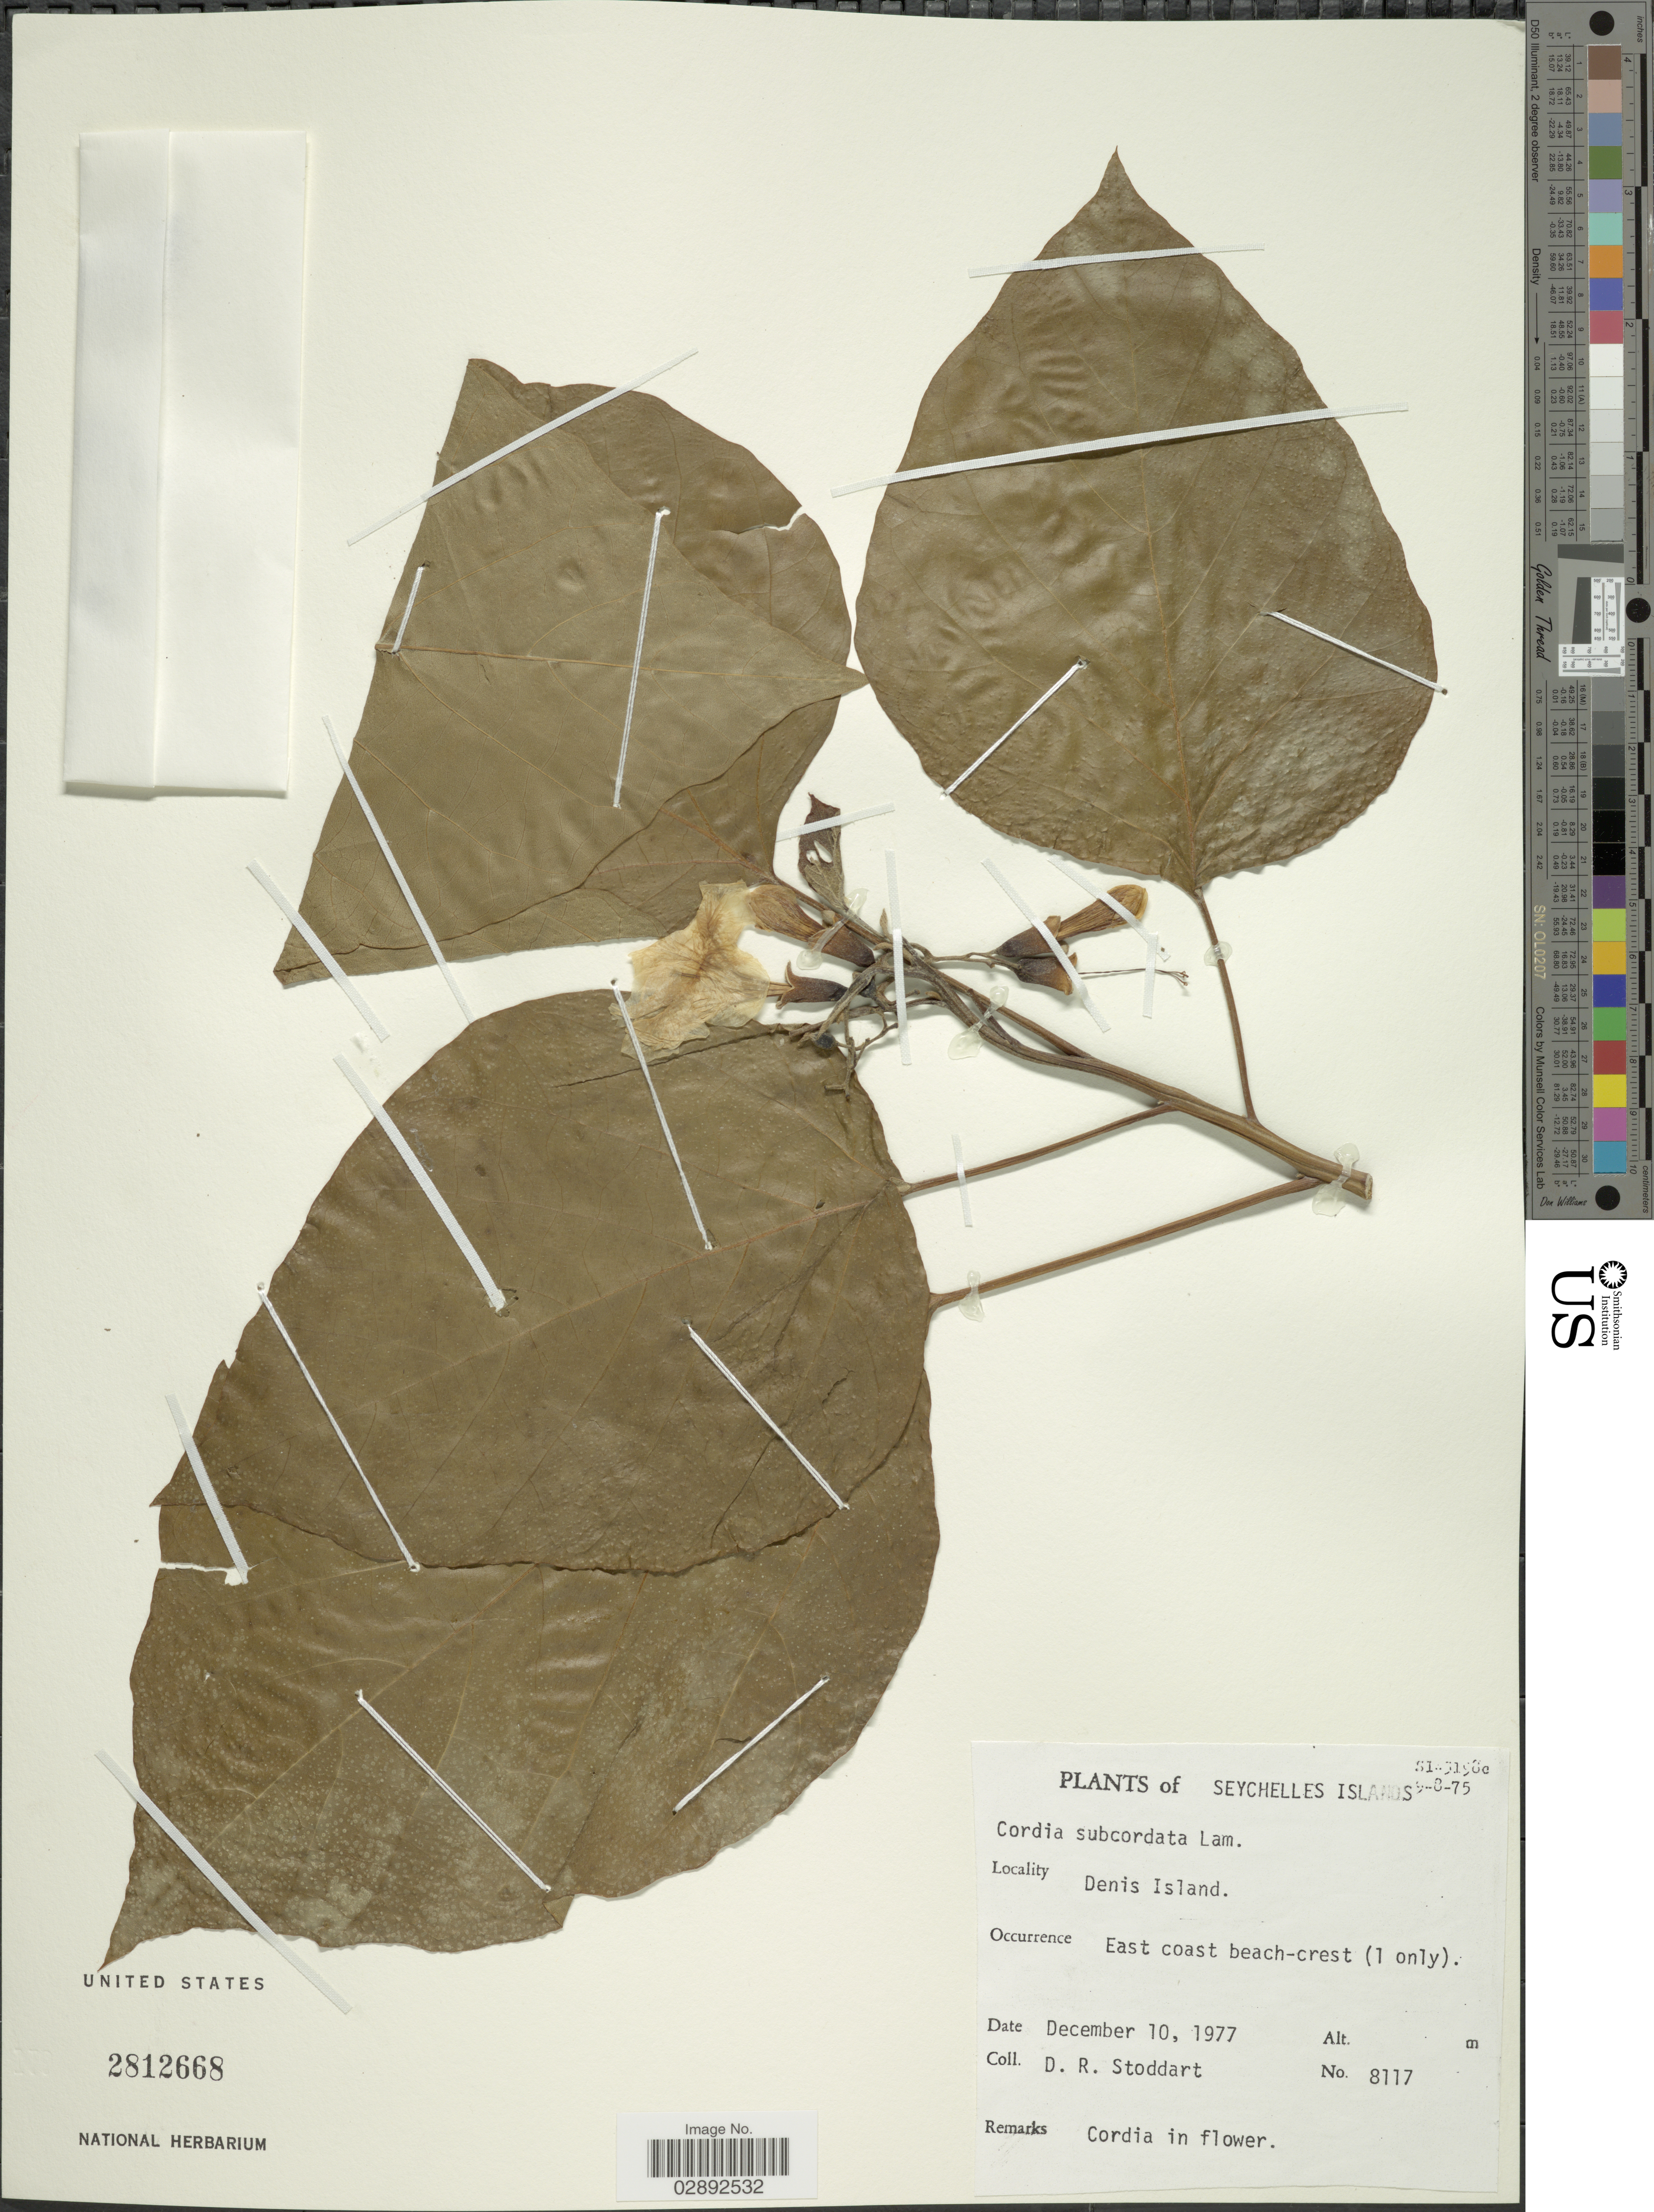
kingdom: Plantae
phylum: Tracheophyta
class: Magnoliopsida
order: Boraginales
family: Cordiaceae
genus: Cordia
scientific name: Cordia subcordata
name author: Lam.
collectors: D. R. Stoddart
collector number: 8117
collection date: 1977-12-10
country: Seychelles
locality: Denis Island.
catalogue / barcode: US 2812668